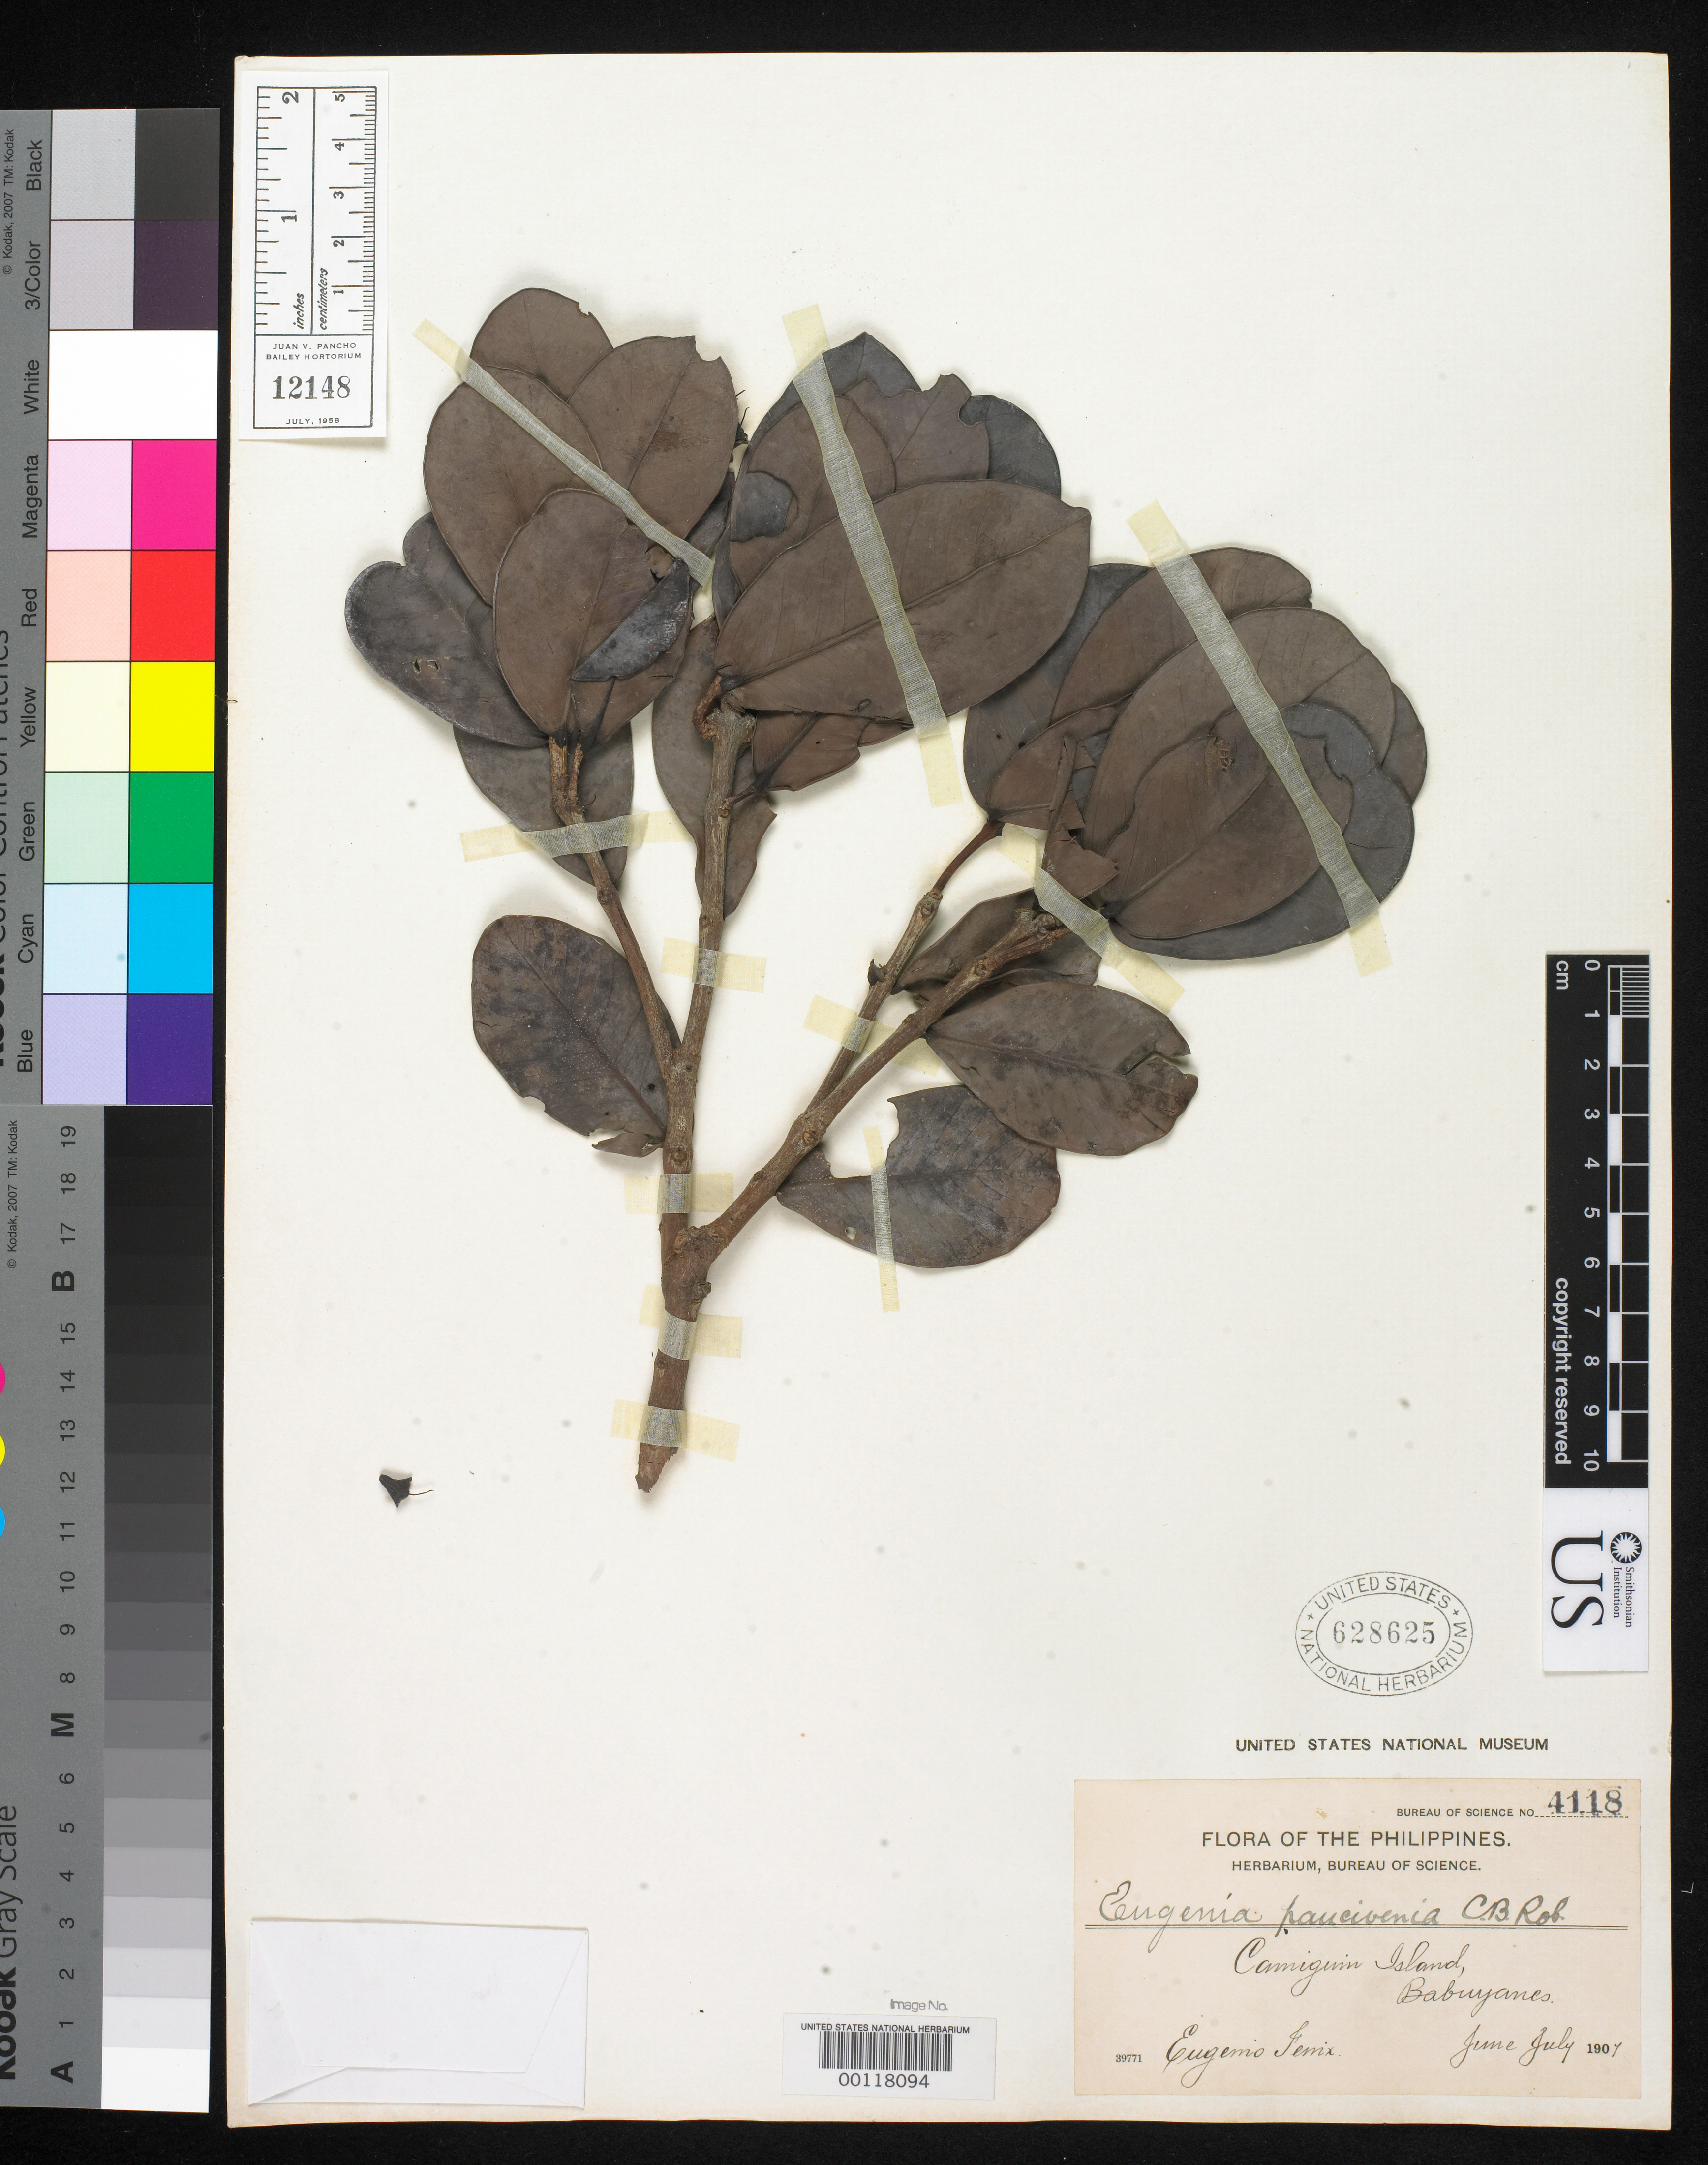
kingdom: Plantae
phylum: Tracheophyta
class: Magnoliopsida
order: Myrtales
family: Myrtaceae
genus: Eugenia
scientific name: Eugenia paucivenia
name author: C.B. Rob.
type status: Paratype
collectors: E. Fénix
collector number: Bur. Sci. 4118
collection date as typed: Jun 1907 to -- Jul 1907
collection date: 1907-06/1907-07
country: Philippines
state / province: Cagayan Valley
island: Camiguin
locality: Cagayan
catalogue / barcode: US 628625